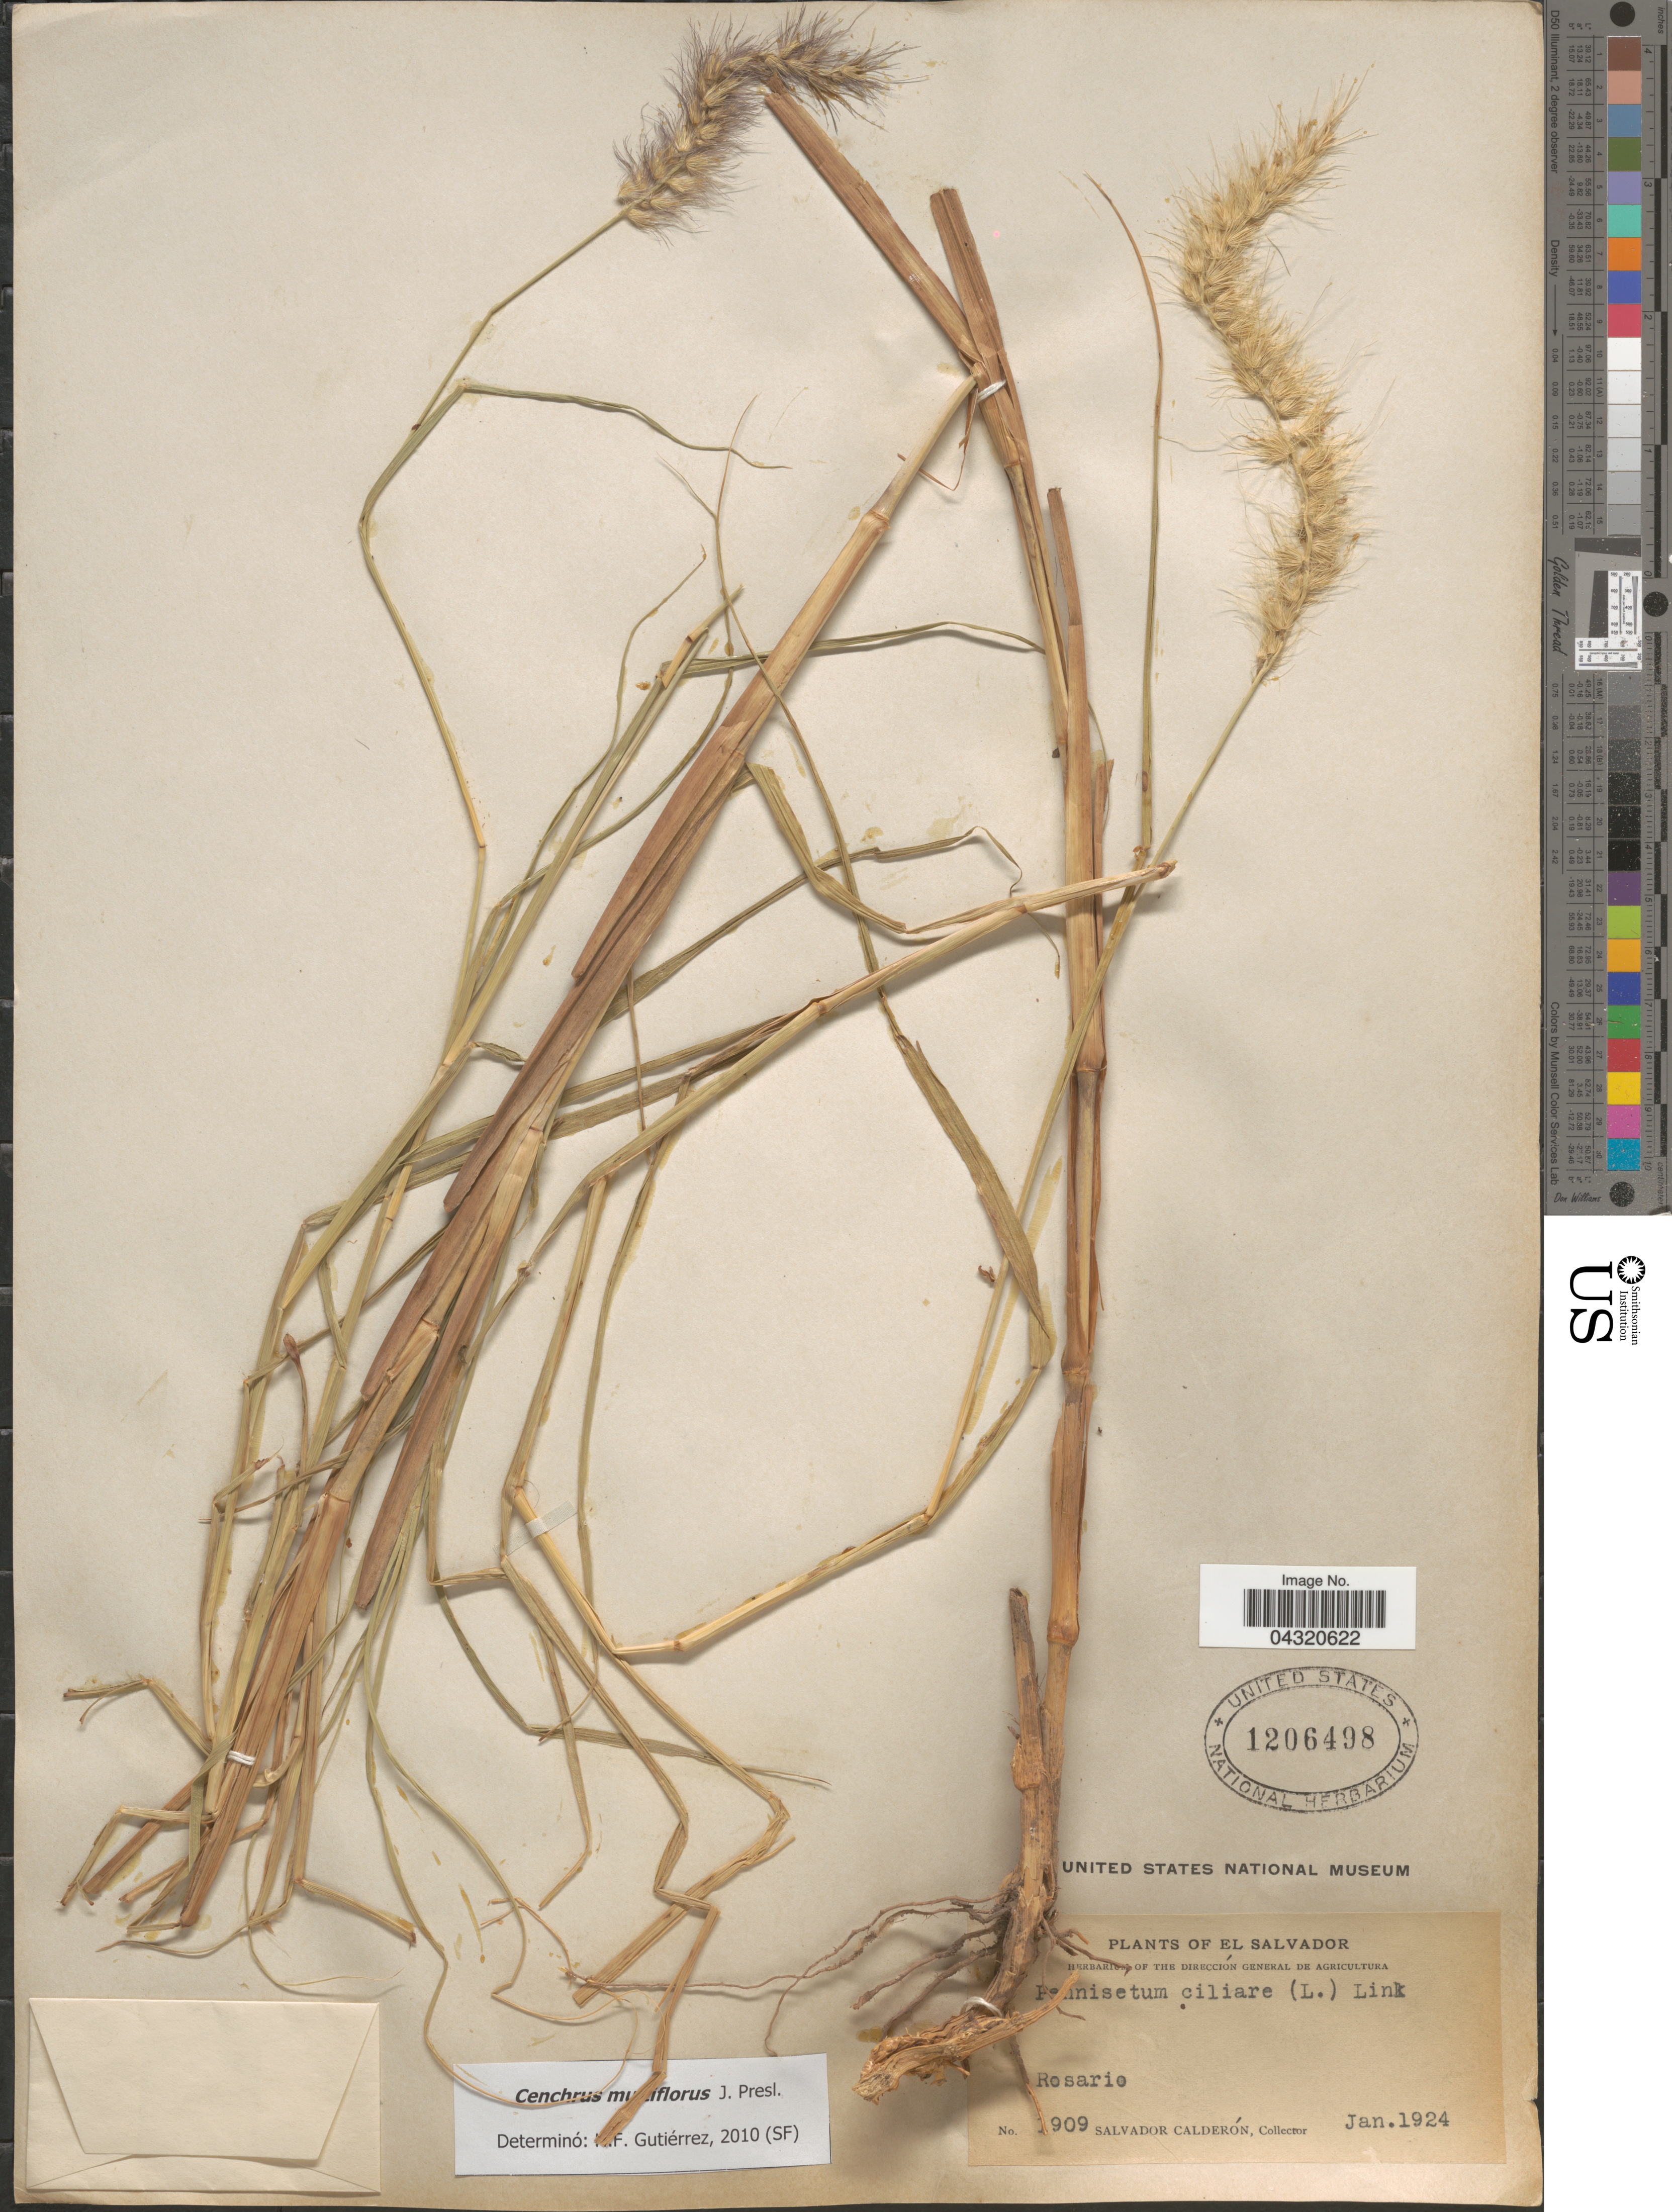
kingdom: Plantae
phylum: Tracheophyta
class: Liliopsida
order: Poales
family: Poaceae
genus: Cenchrus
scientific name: Cenchrus multiflorus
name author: C. Presl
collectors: S. Calderón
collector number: !909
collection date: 1924-01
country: El Salvador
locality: Rosario.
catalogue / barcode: US 1206498